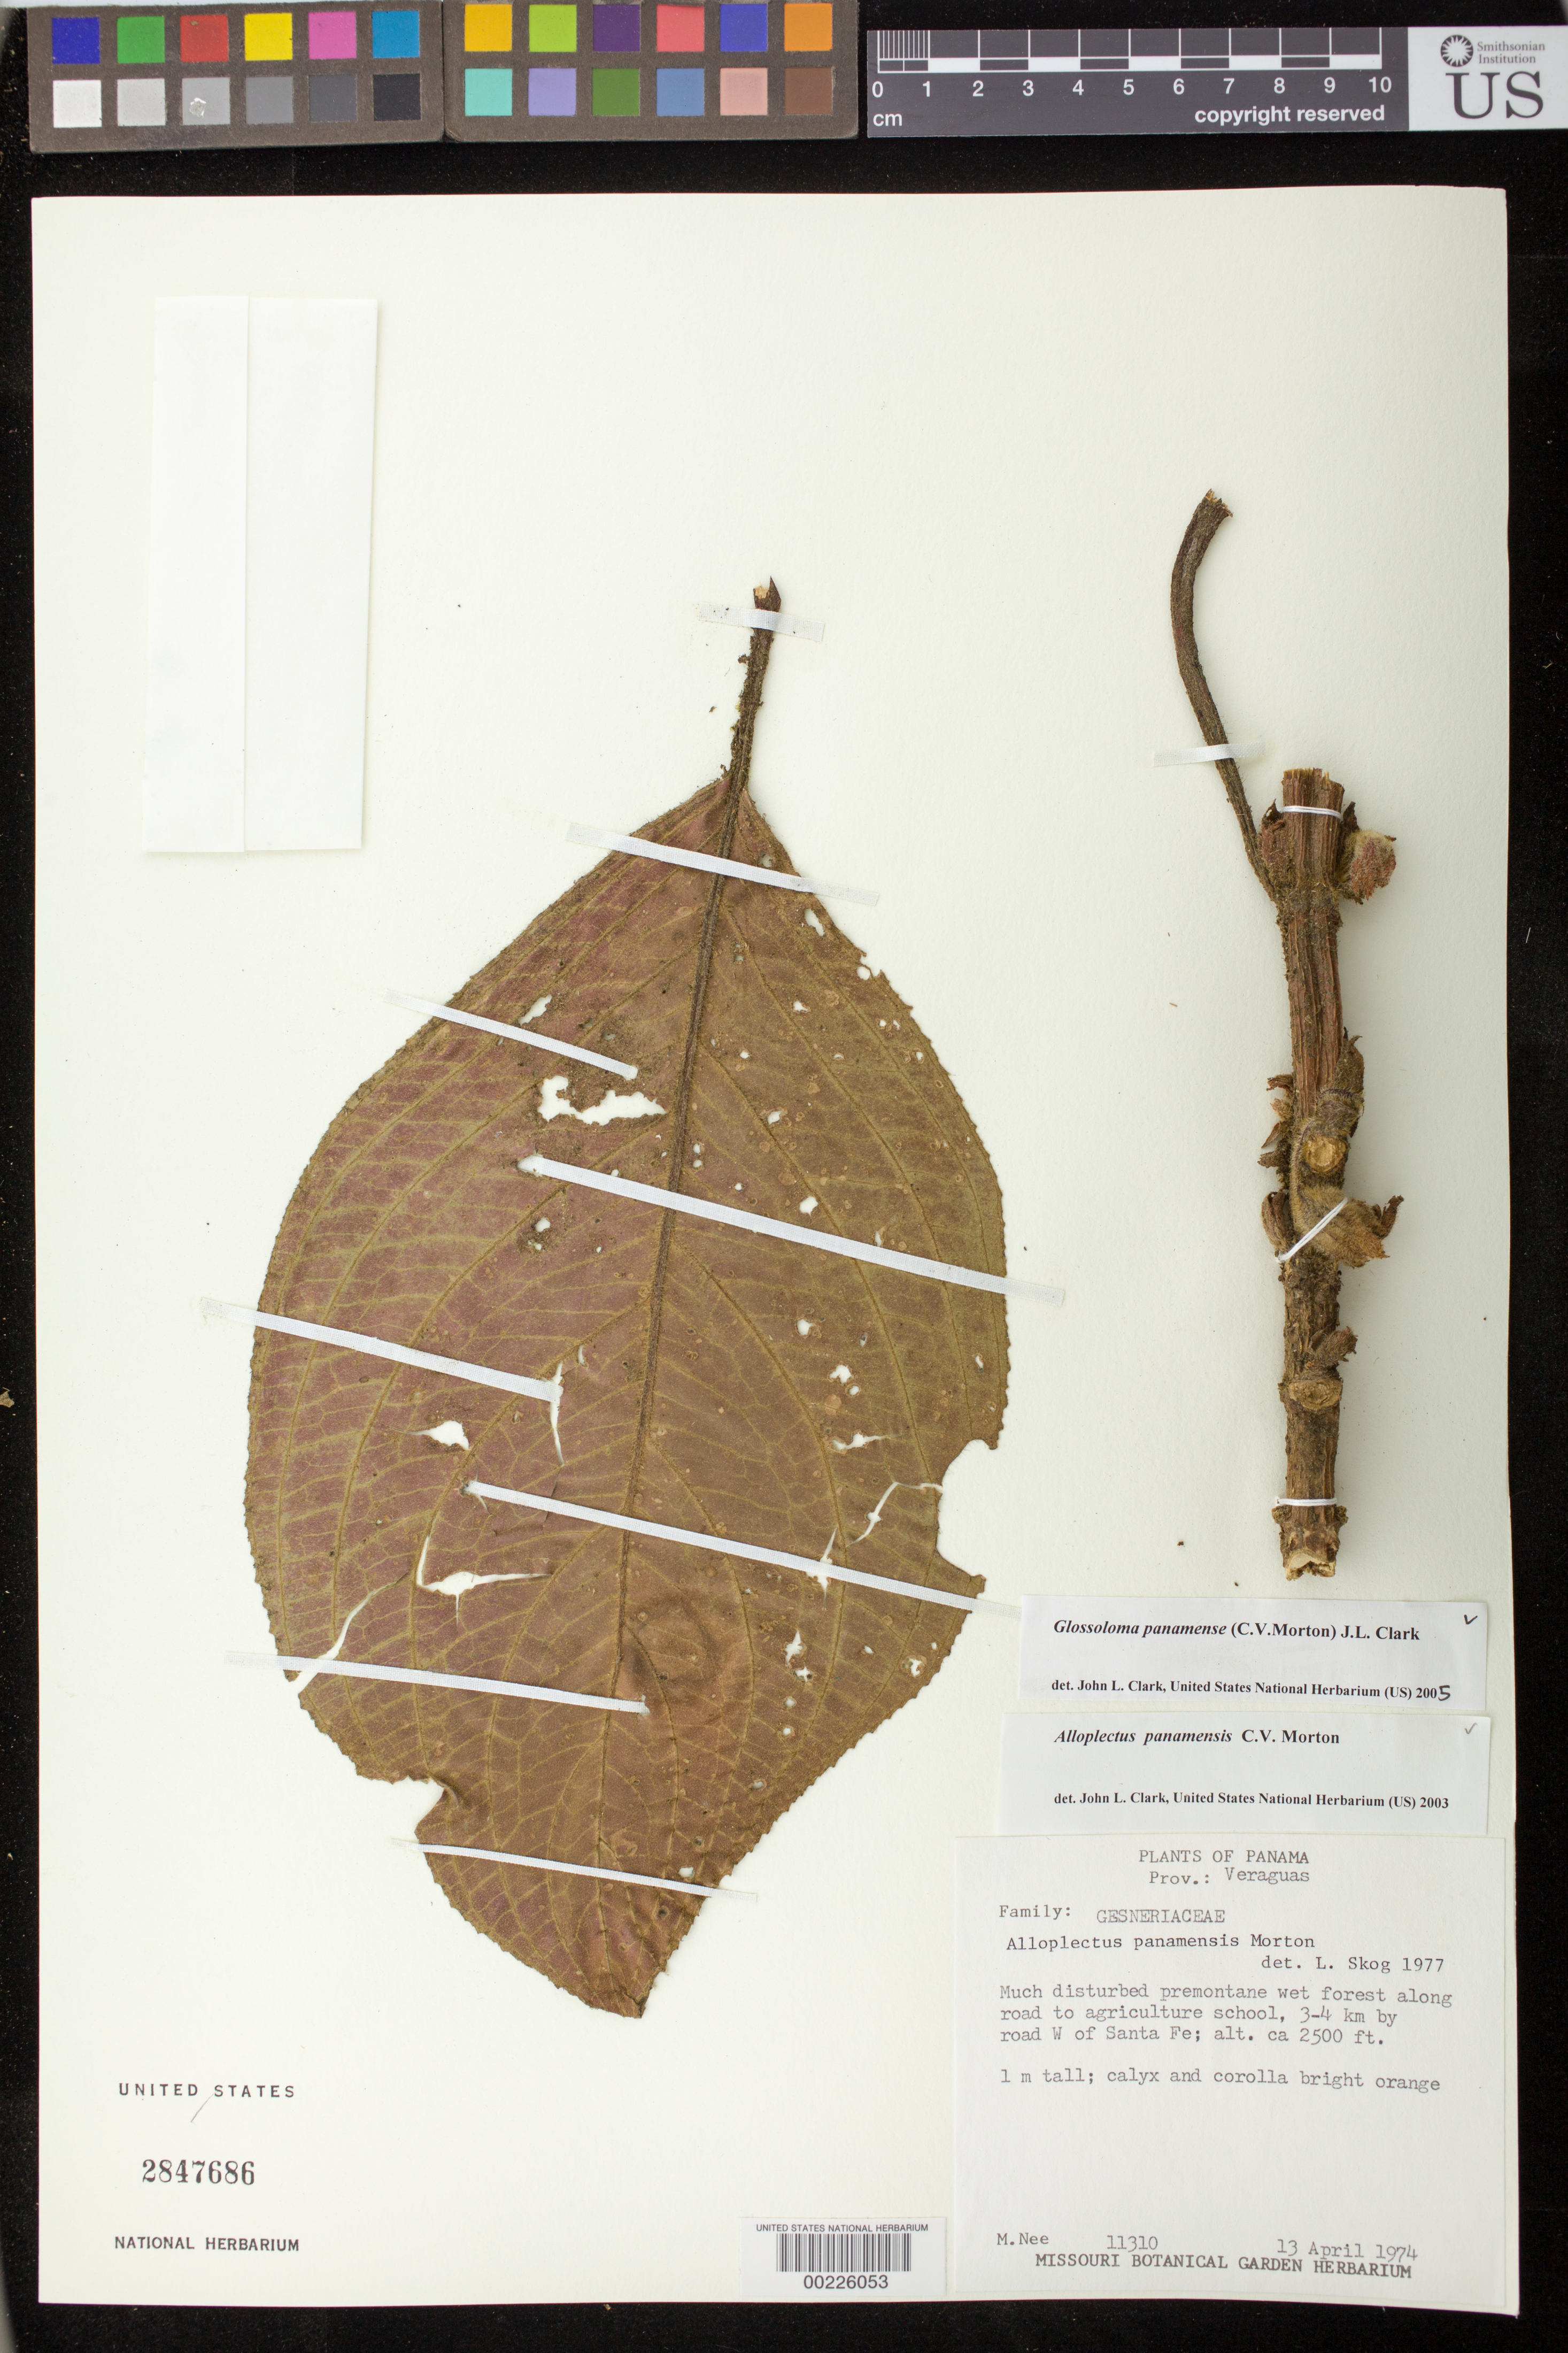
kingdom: Plantae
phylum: Tracheophyta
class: Magnoliopsida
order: Lamiales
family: Gesneriaceae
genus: Glossoloma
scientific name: Glossoloma panamense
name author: (C.V. Morton) J.L. Clark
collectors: M. Nee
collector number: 11310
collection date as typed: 13 Apr 1974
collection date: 1974-04-13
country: Panama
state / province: Veraguas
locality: Along road to agriculture School, 3-4 km by road W of Santa Fe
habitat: Much disturbed premontane wet forest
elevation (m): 762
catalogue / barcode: US 2847686